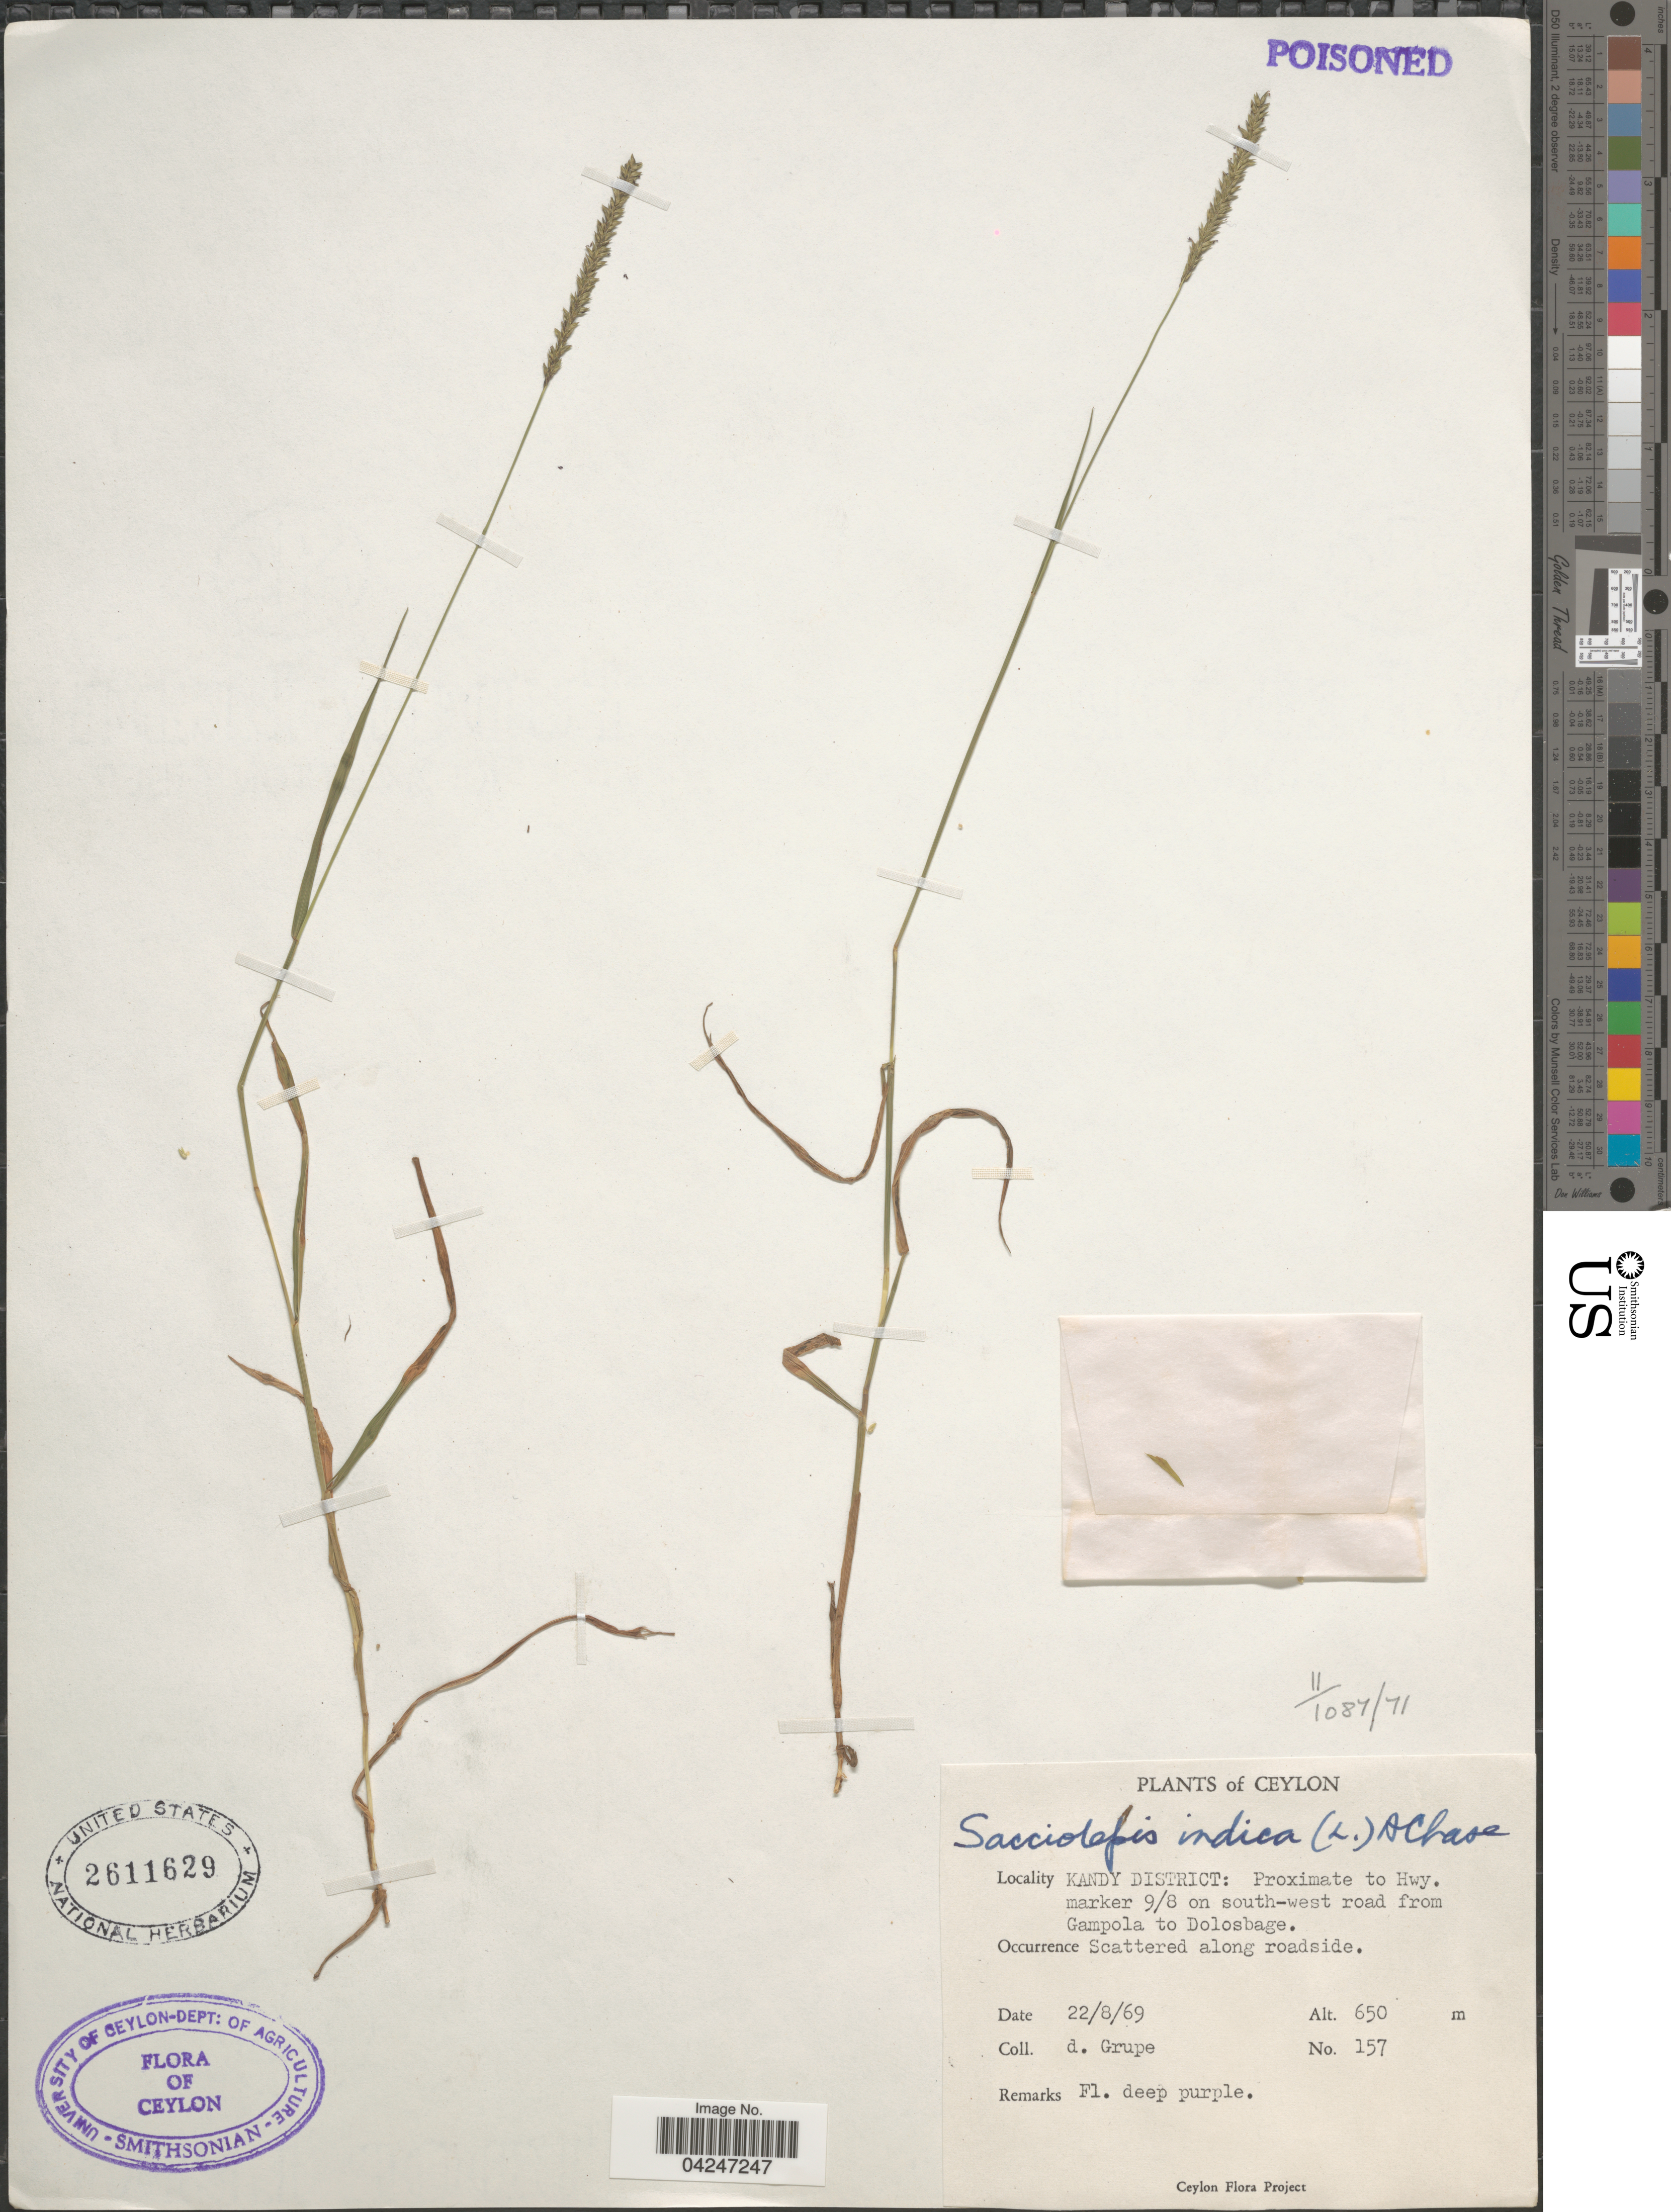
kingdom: Plantae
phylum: Tracheophyta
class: Liliopsida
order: Poales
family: Poaceae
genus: Sacciolepis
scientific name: Sacciolepis indica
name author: (L.) Chase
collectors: D. Grupe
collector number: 157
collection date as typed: Transcribed d/m/y: 22/8/69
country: Sri Lanka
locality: Ceylon. Kandy District: Proximate to Hwy. marker 9/8 on south-west road from Gampola to Dolosbage. Scattered along roadside.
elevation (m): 650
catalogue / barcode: US 2611629